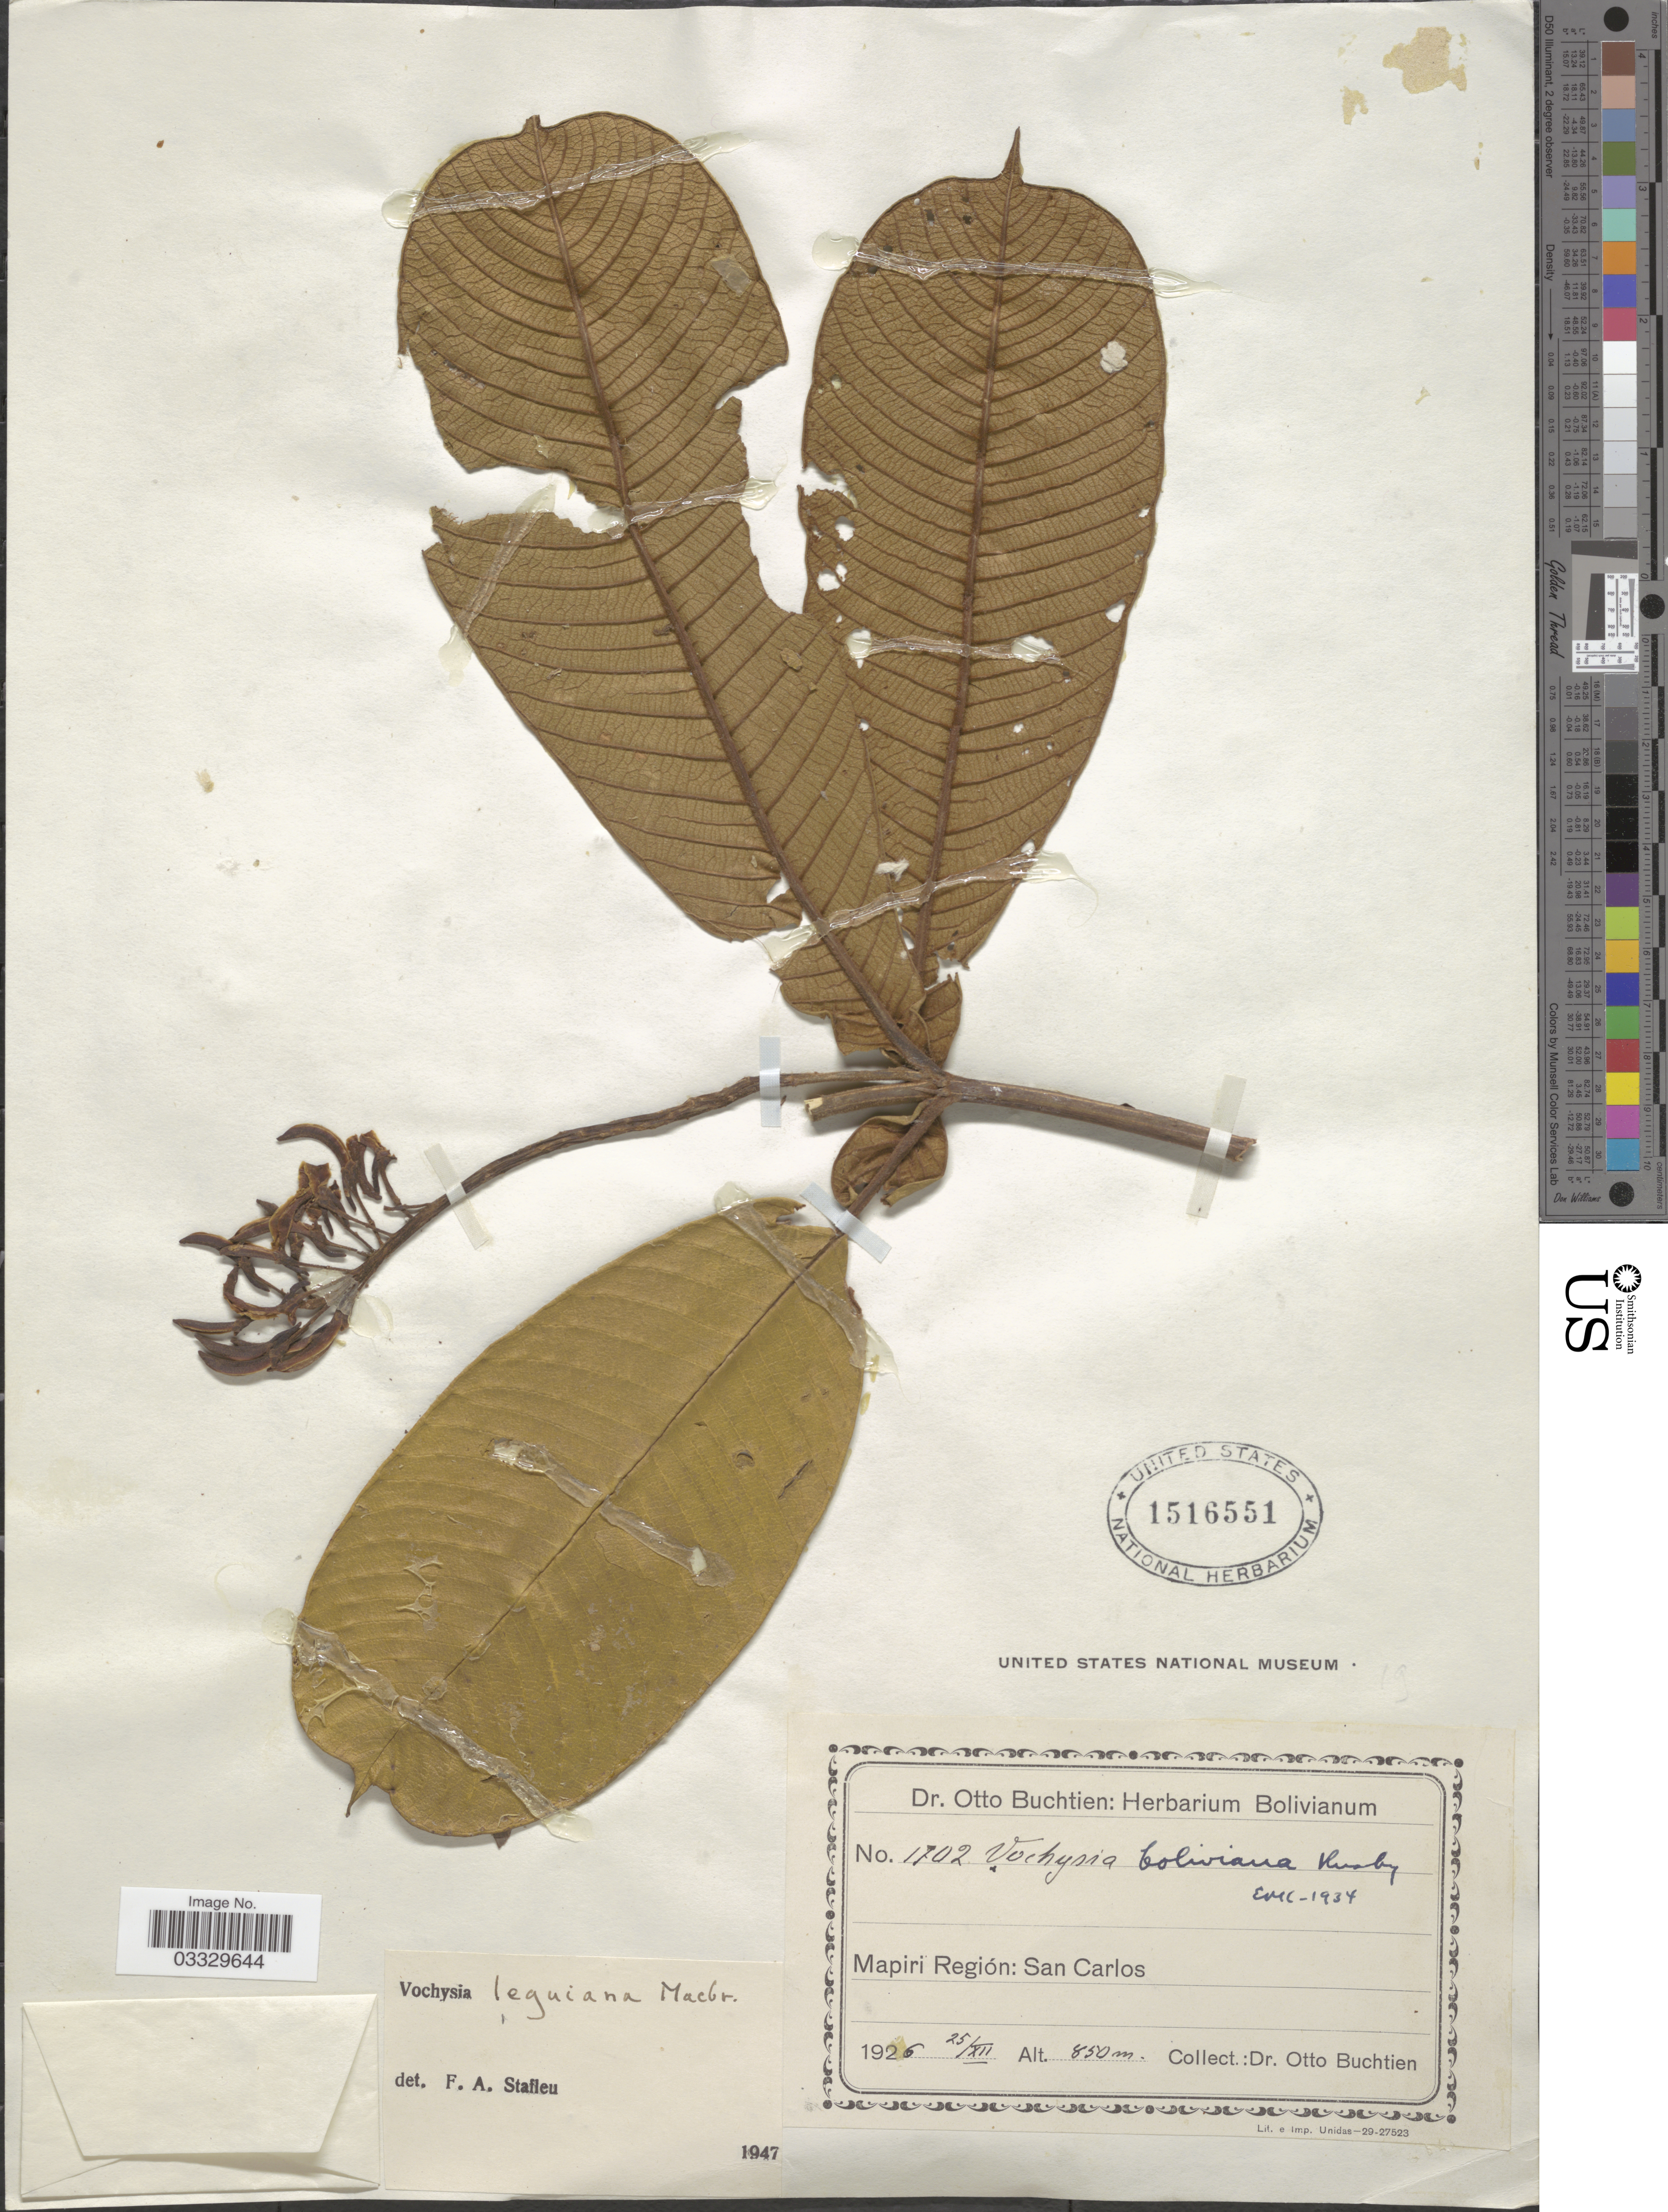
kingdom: Plantae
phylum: Tracheophyta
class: Magnoliopsida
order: Myrtales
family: Vochysiaceae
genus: Vochysia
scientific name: Vochysia leguiana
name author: J.F. Macbr.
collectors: O. Buchtien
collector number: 1702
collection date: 1926-12-25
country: Bolivia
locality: Mapiri Región: San Carlos.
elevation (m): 850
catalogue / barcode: US 1516551